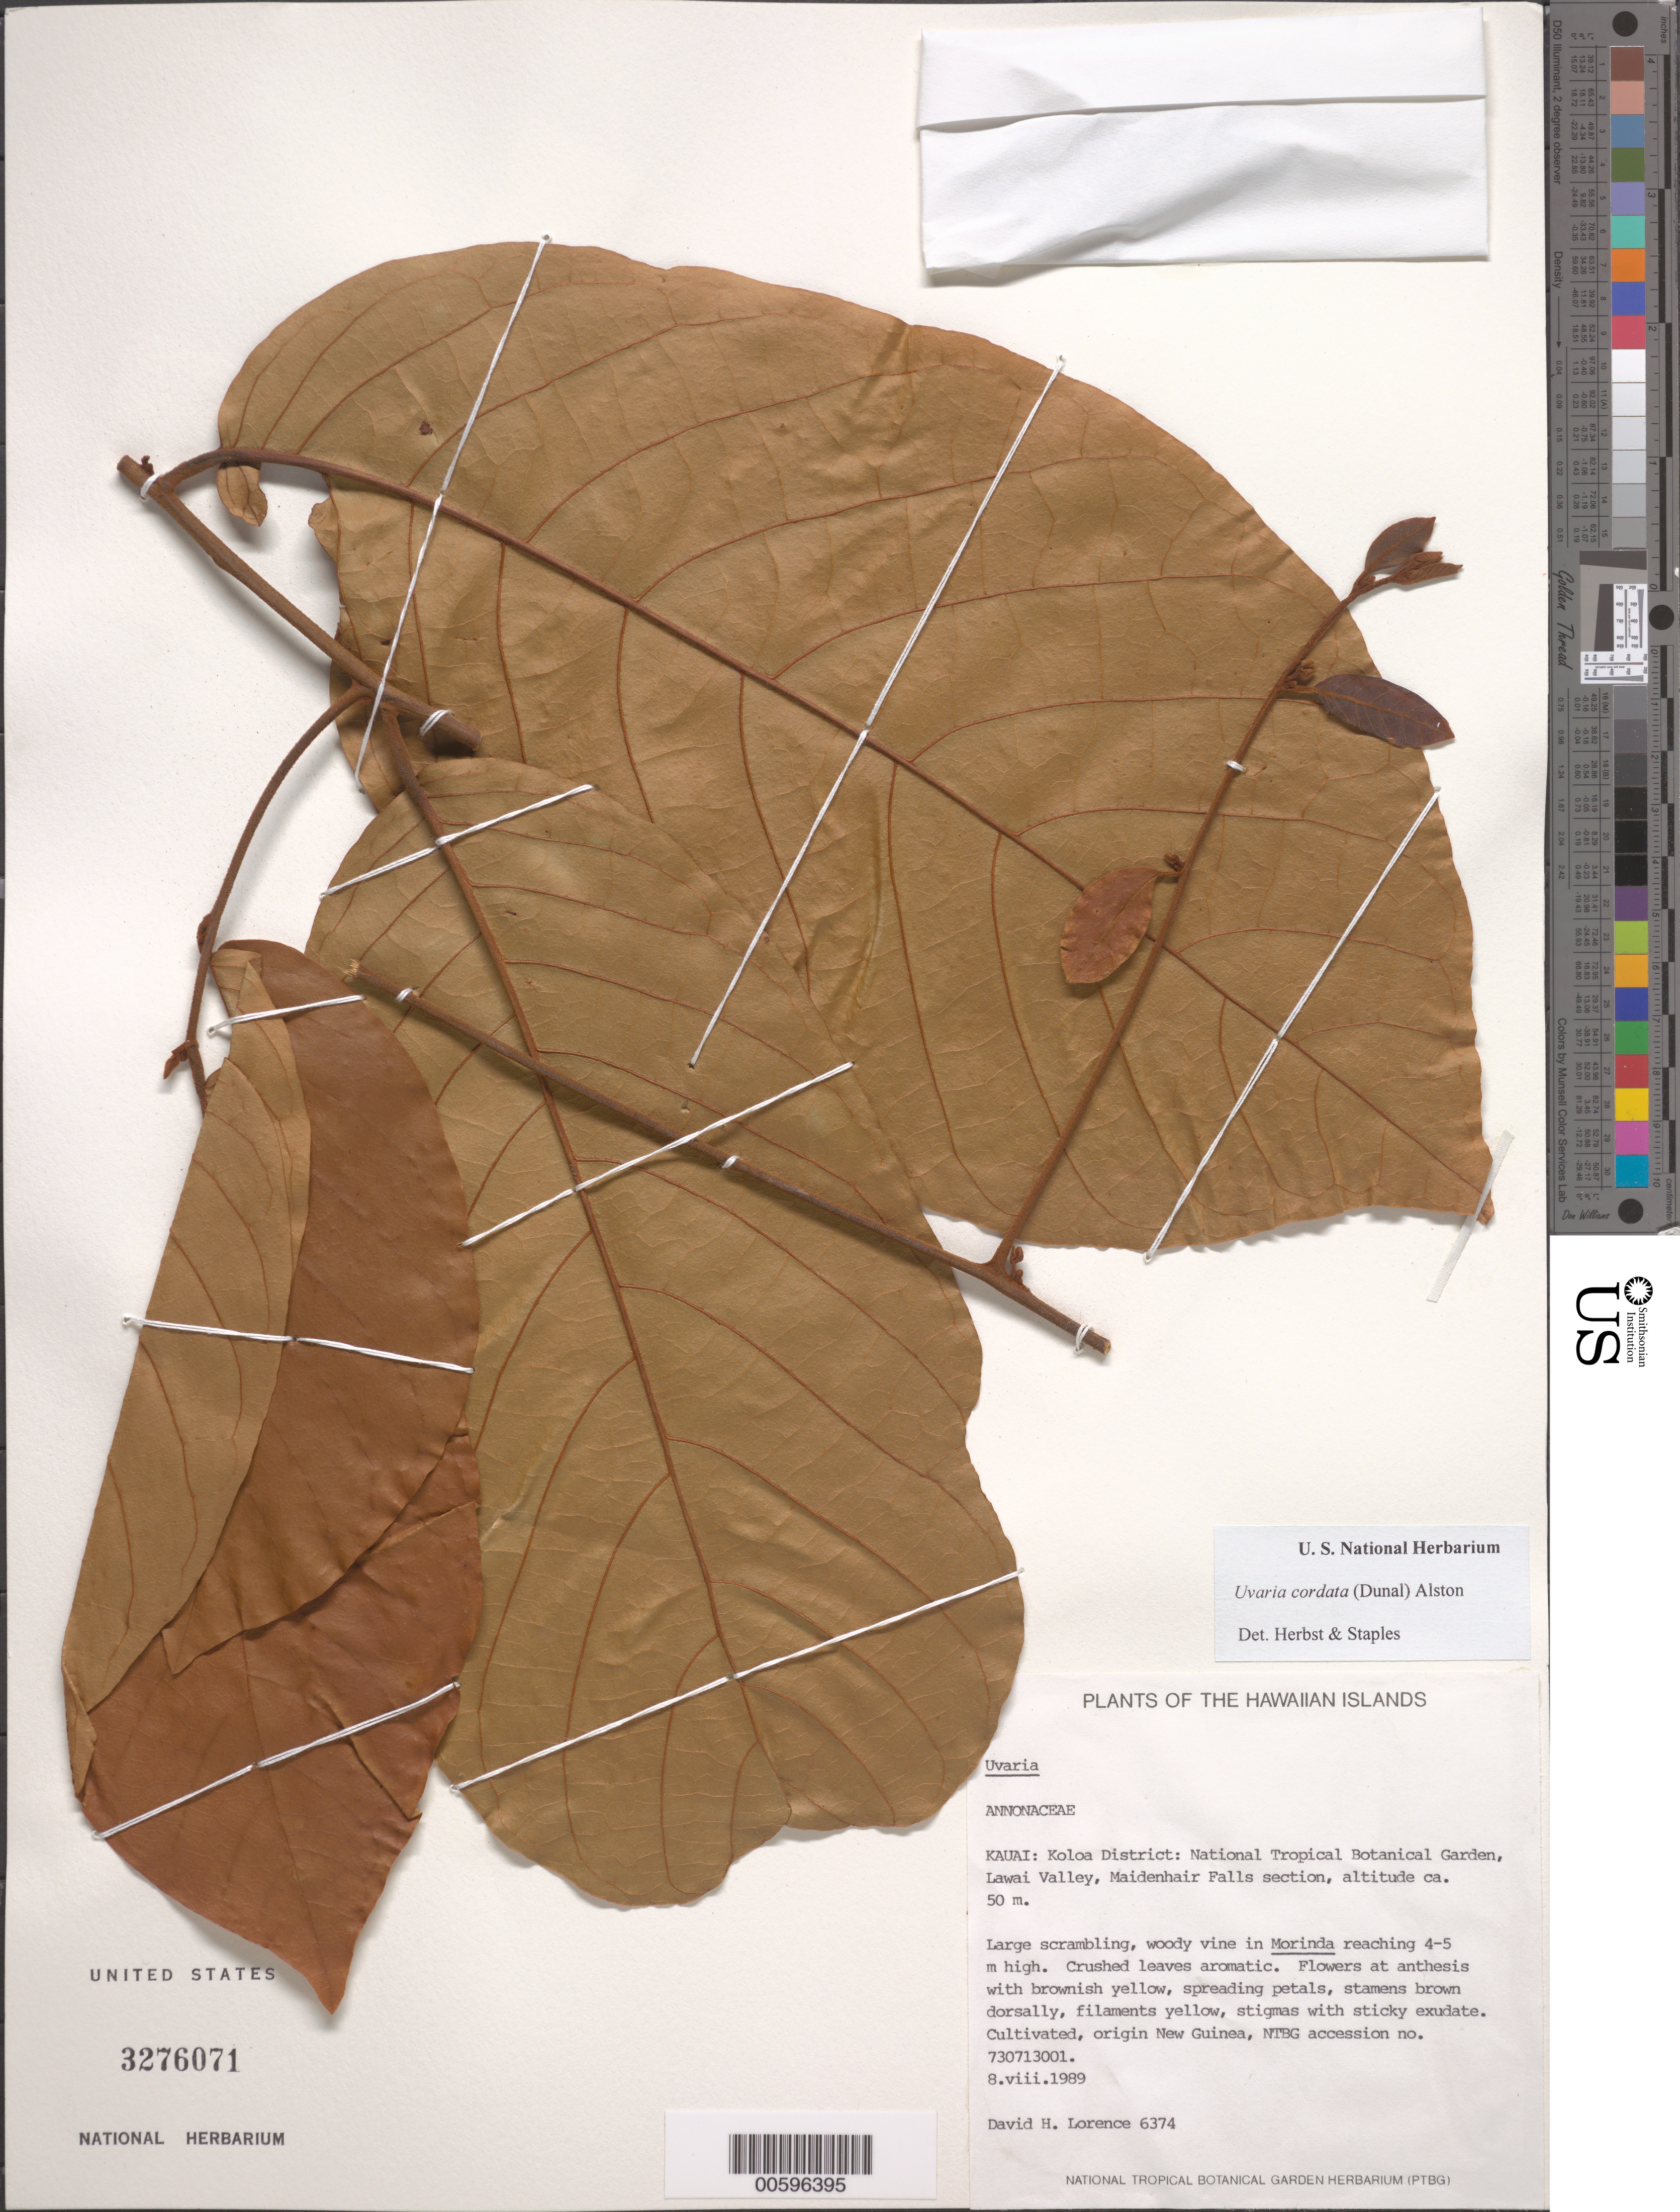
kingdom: Plantae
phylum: Tracheophyta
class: Magnoliopsida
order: Magnoliales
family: Annonaceae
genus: Uvaria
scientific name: Uvaria cordata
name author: (Dunal) Alston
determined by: Herbst, D. R.; Staples, G. W.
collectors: D. Lorence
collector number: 6374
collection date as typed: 8 Aug 1989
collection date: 1989-08-08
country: United States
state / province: Hawaii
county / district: Kauai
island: Kaua'i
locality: Koloa Dist: National Tropical Botanical Garden, Lawai Valley, Maidenhair Falls section.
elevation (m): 50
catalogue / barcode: US 3276071